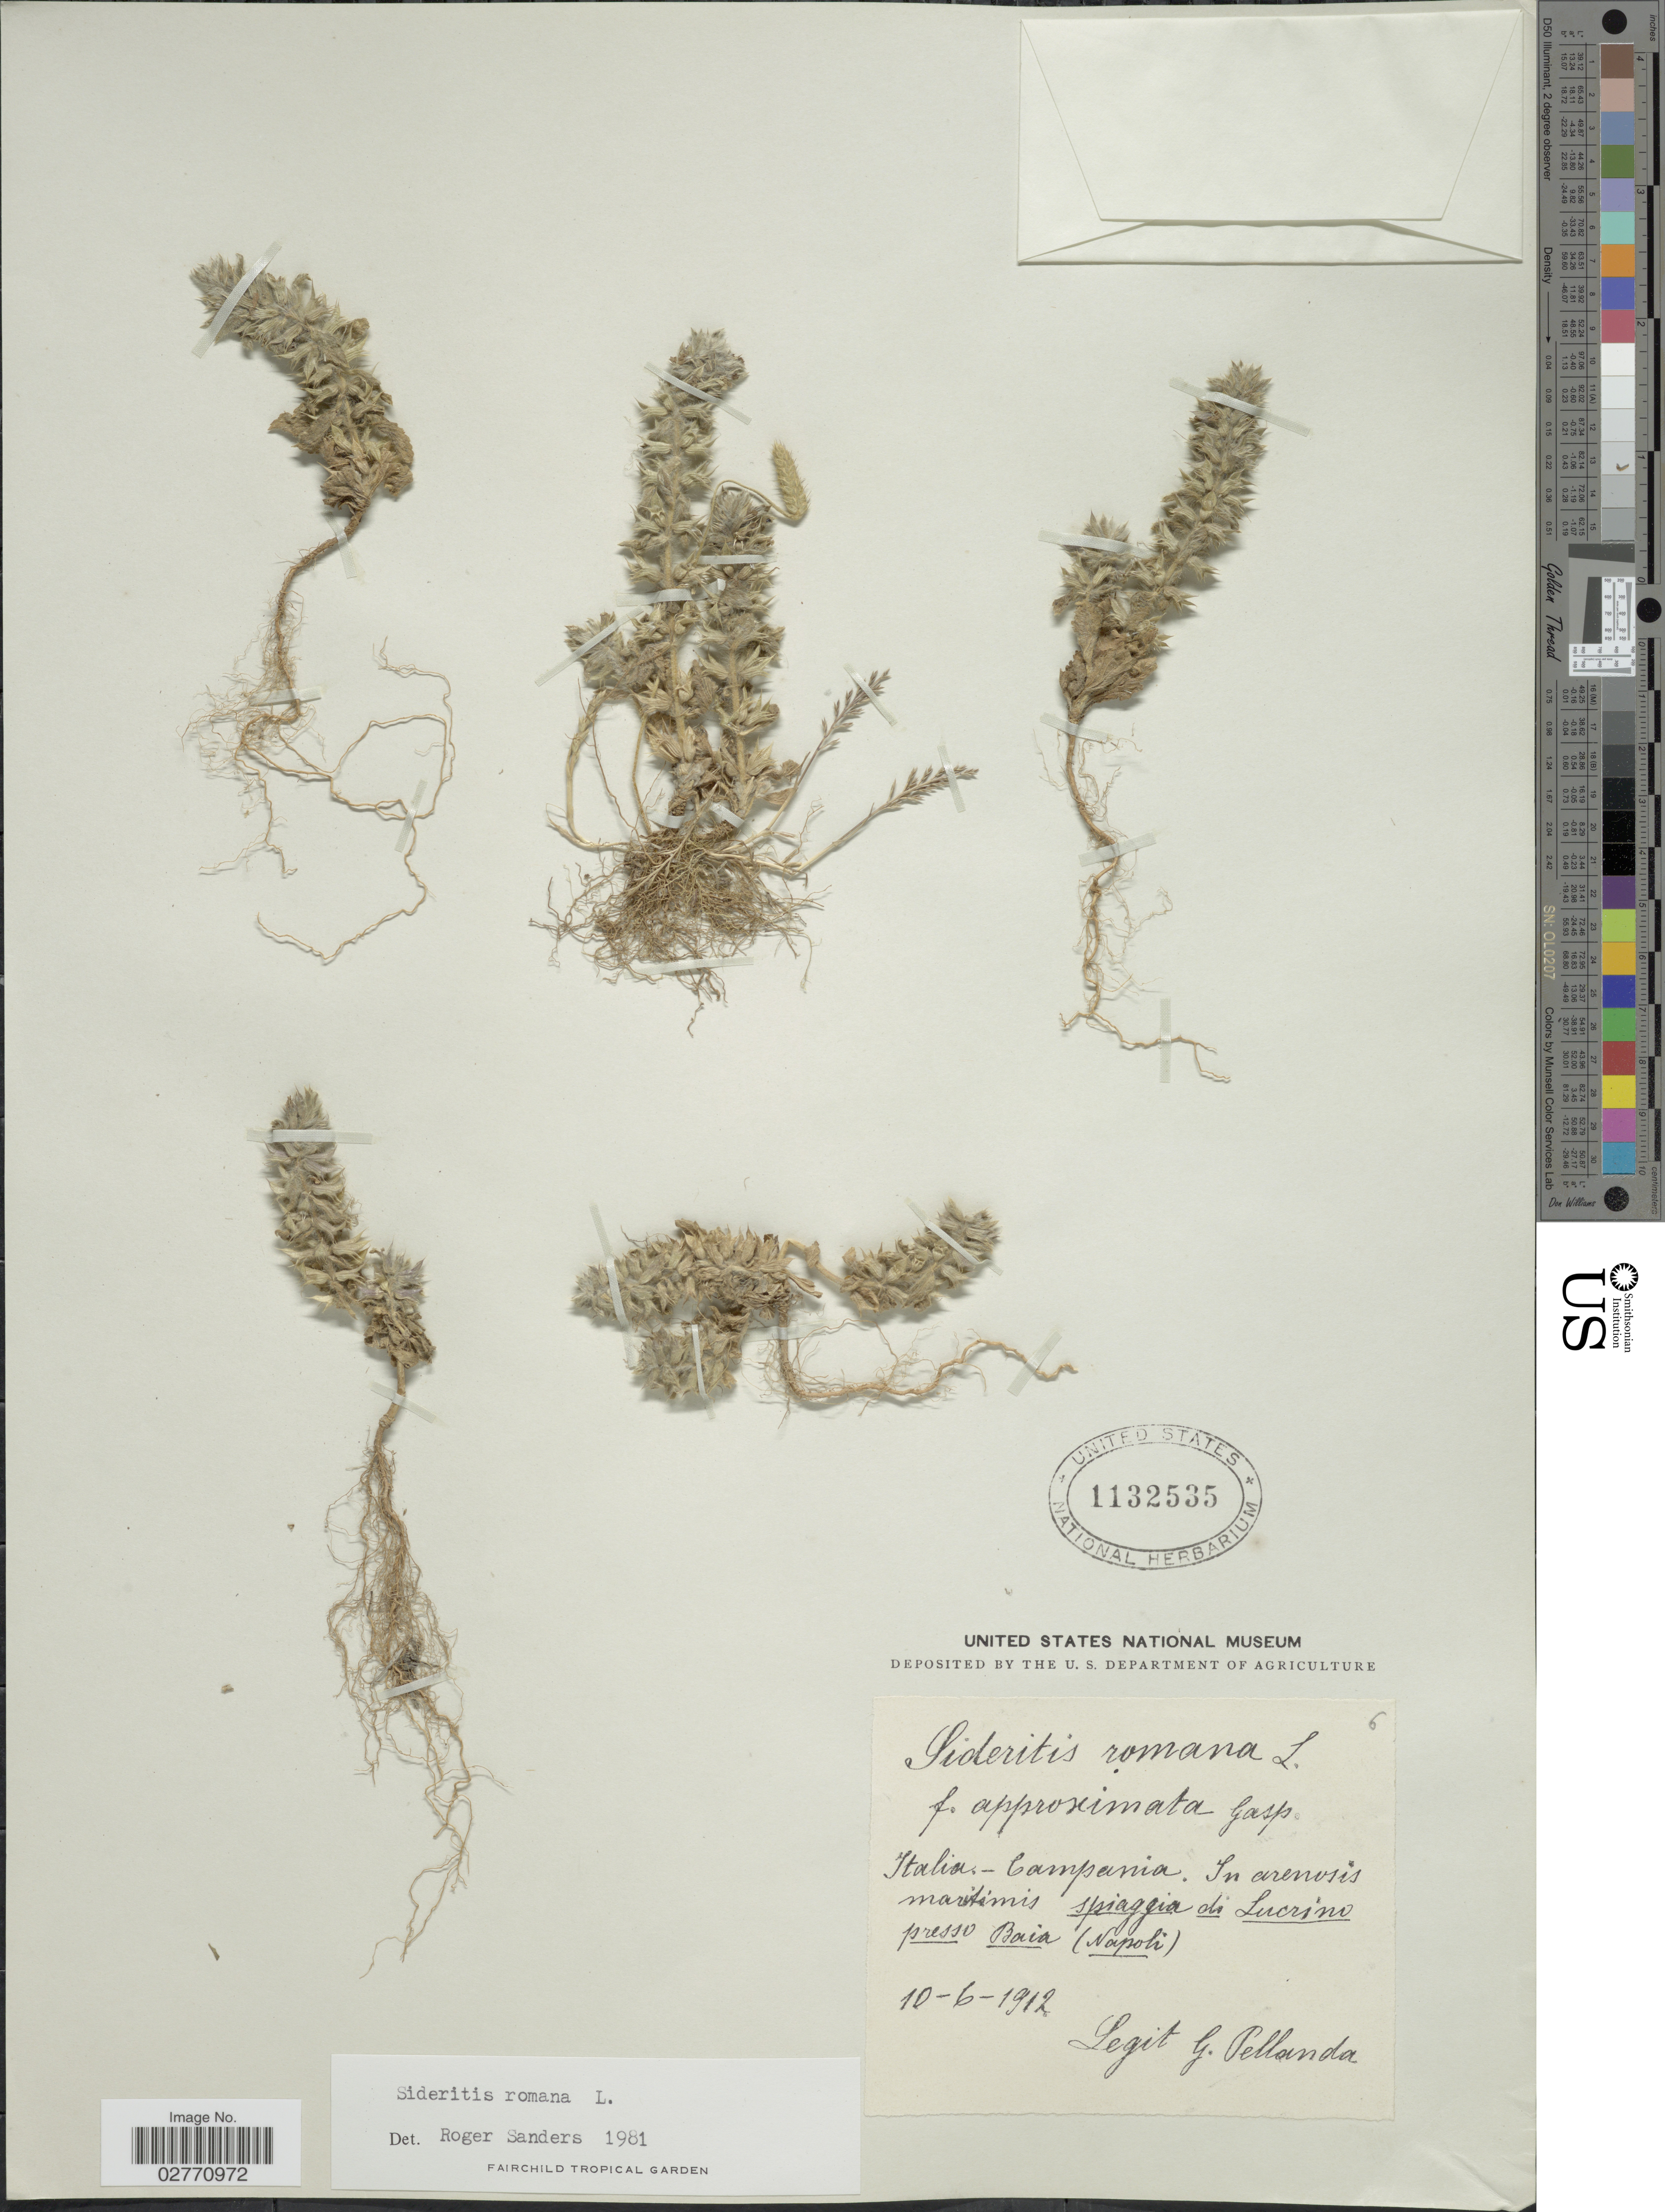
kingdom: Plantae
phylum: Tracheophyta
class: Magnoliopsida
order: Lamiales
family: Lamiaceae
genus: Sideritis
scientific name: Sideritis romana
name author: L.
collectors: G. Pellanda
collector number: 6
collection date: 1912-06-10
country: Italy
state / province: Campania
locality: In arenosis maritimis spiaggia di Lucrino presso Baia (Napoli)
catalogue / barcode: US 1132535